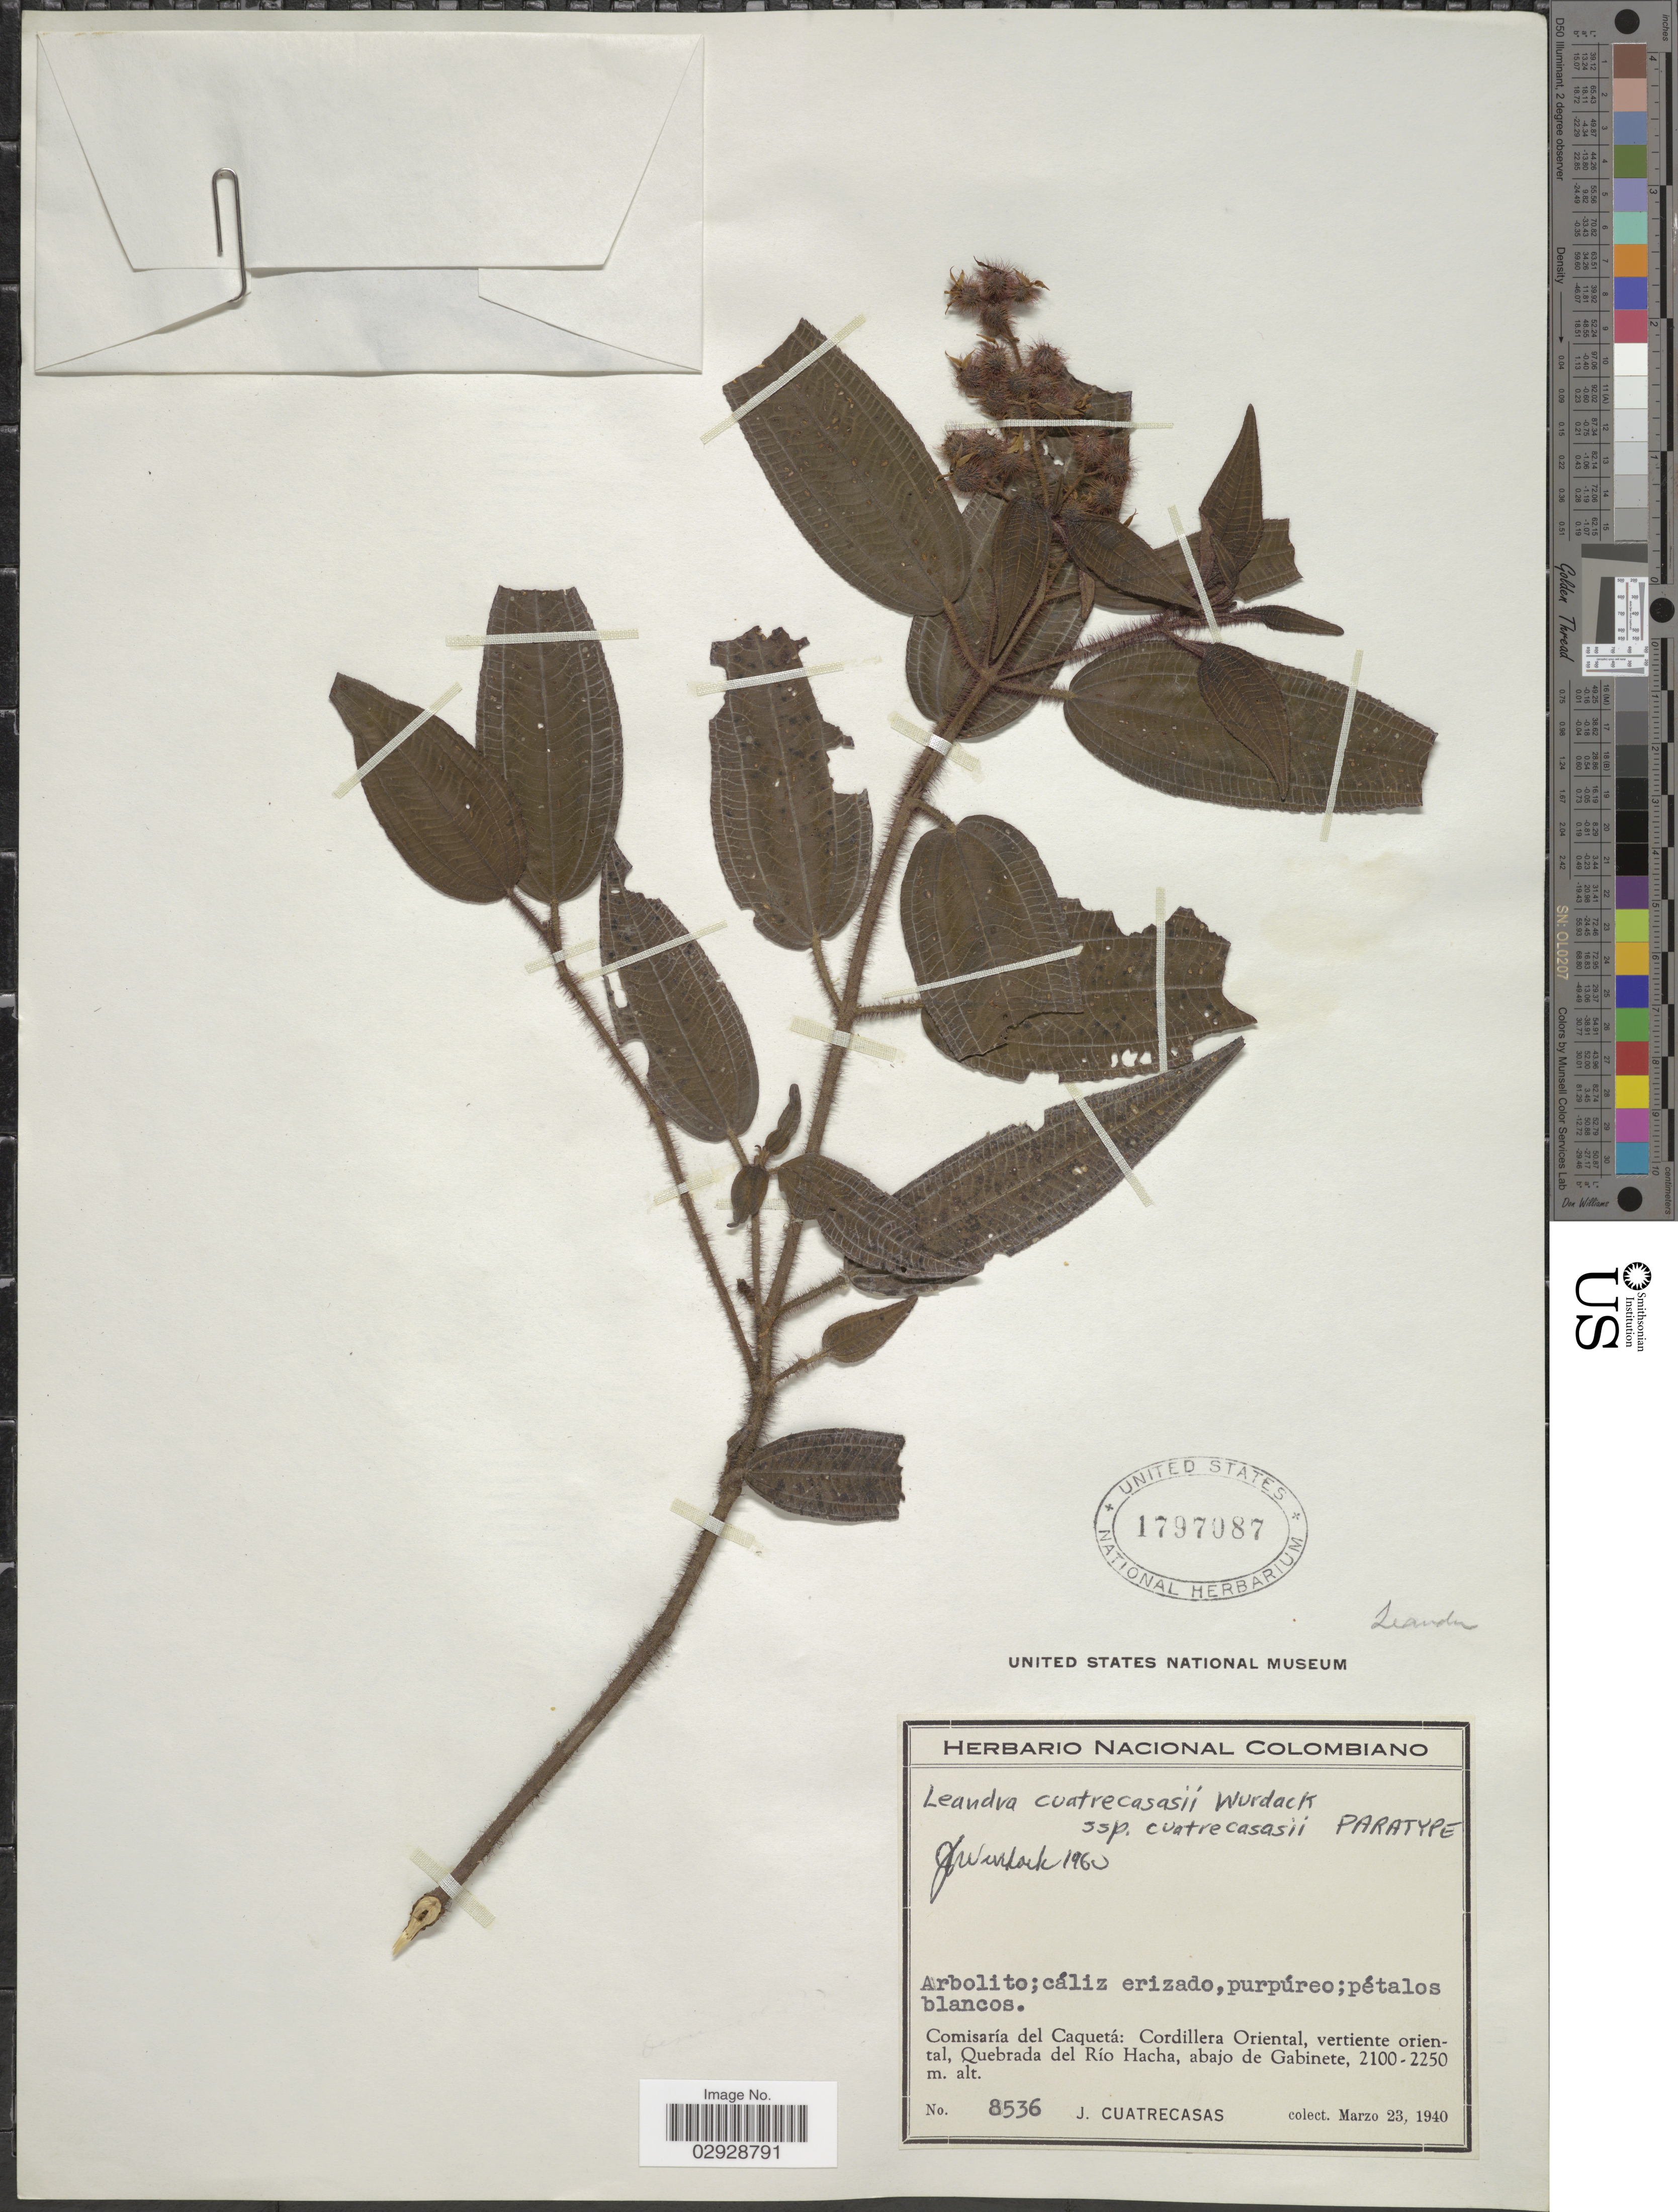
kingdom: Plantae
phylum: Tracheophyta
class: Magnoliopsida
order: Myrtales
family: Melastomataceae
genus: Leandra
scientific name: Leandra cuatrecasasii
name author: Wurdack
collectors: J. Cuatrecasas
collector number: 8536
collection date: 1940-03-23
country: Colombia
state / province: Caquetá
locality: Comisaría Caquetá: Cordillera Oriental, vertiente oriental, Quebrada del Río Hacha, abajo de Gabinete.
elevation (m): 2100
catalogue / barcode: US 1797087